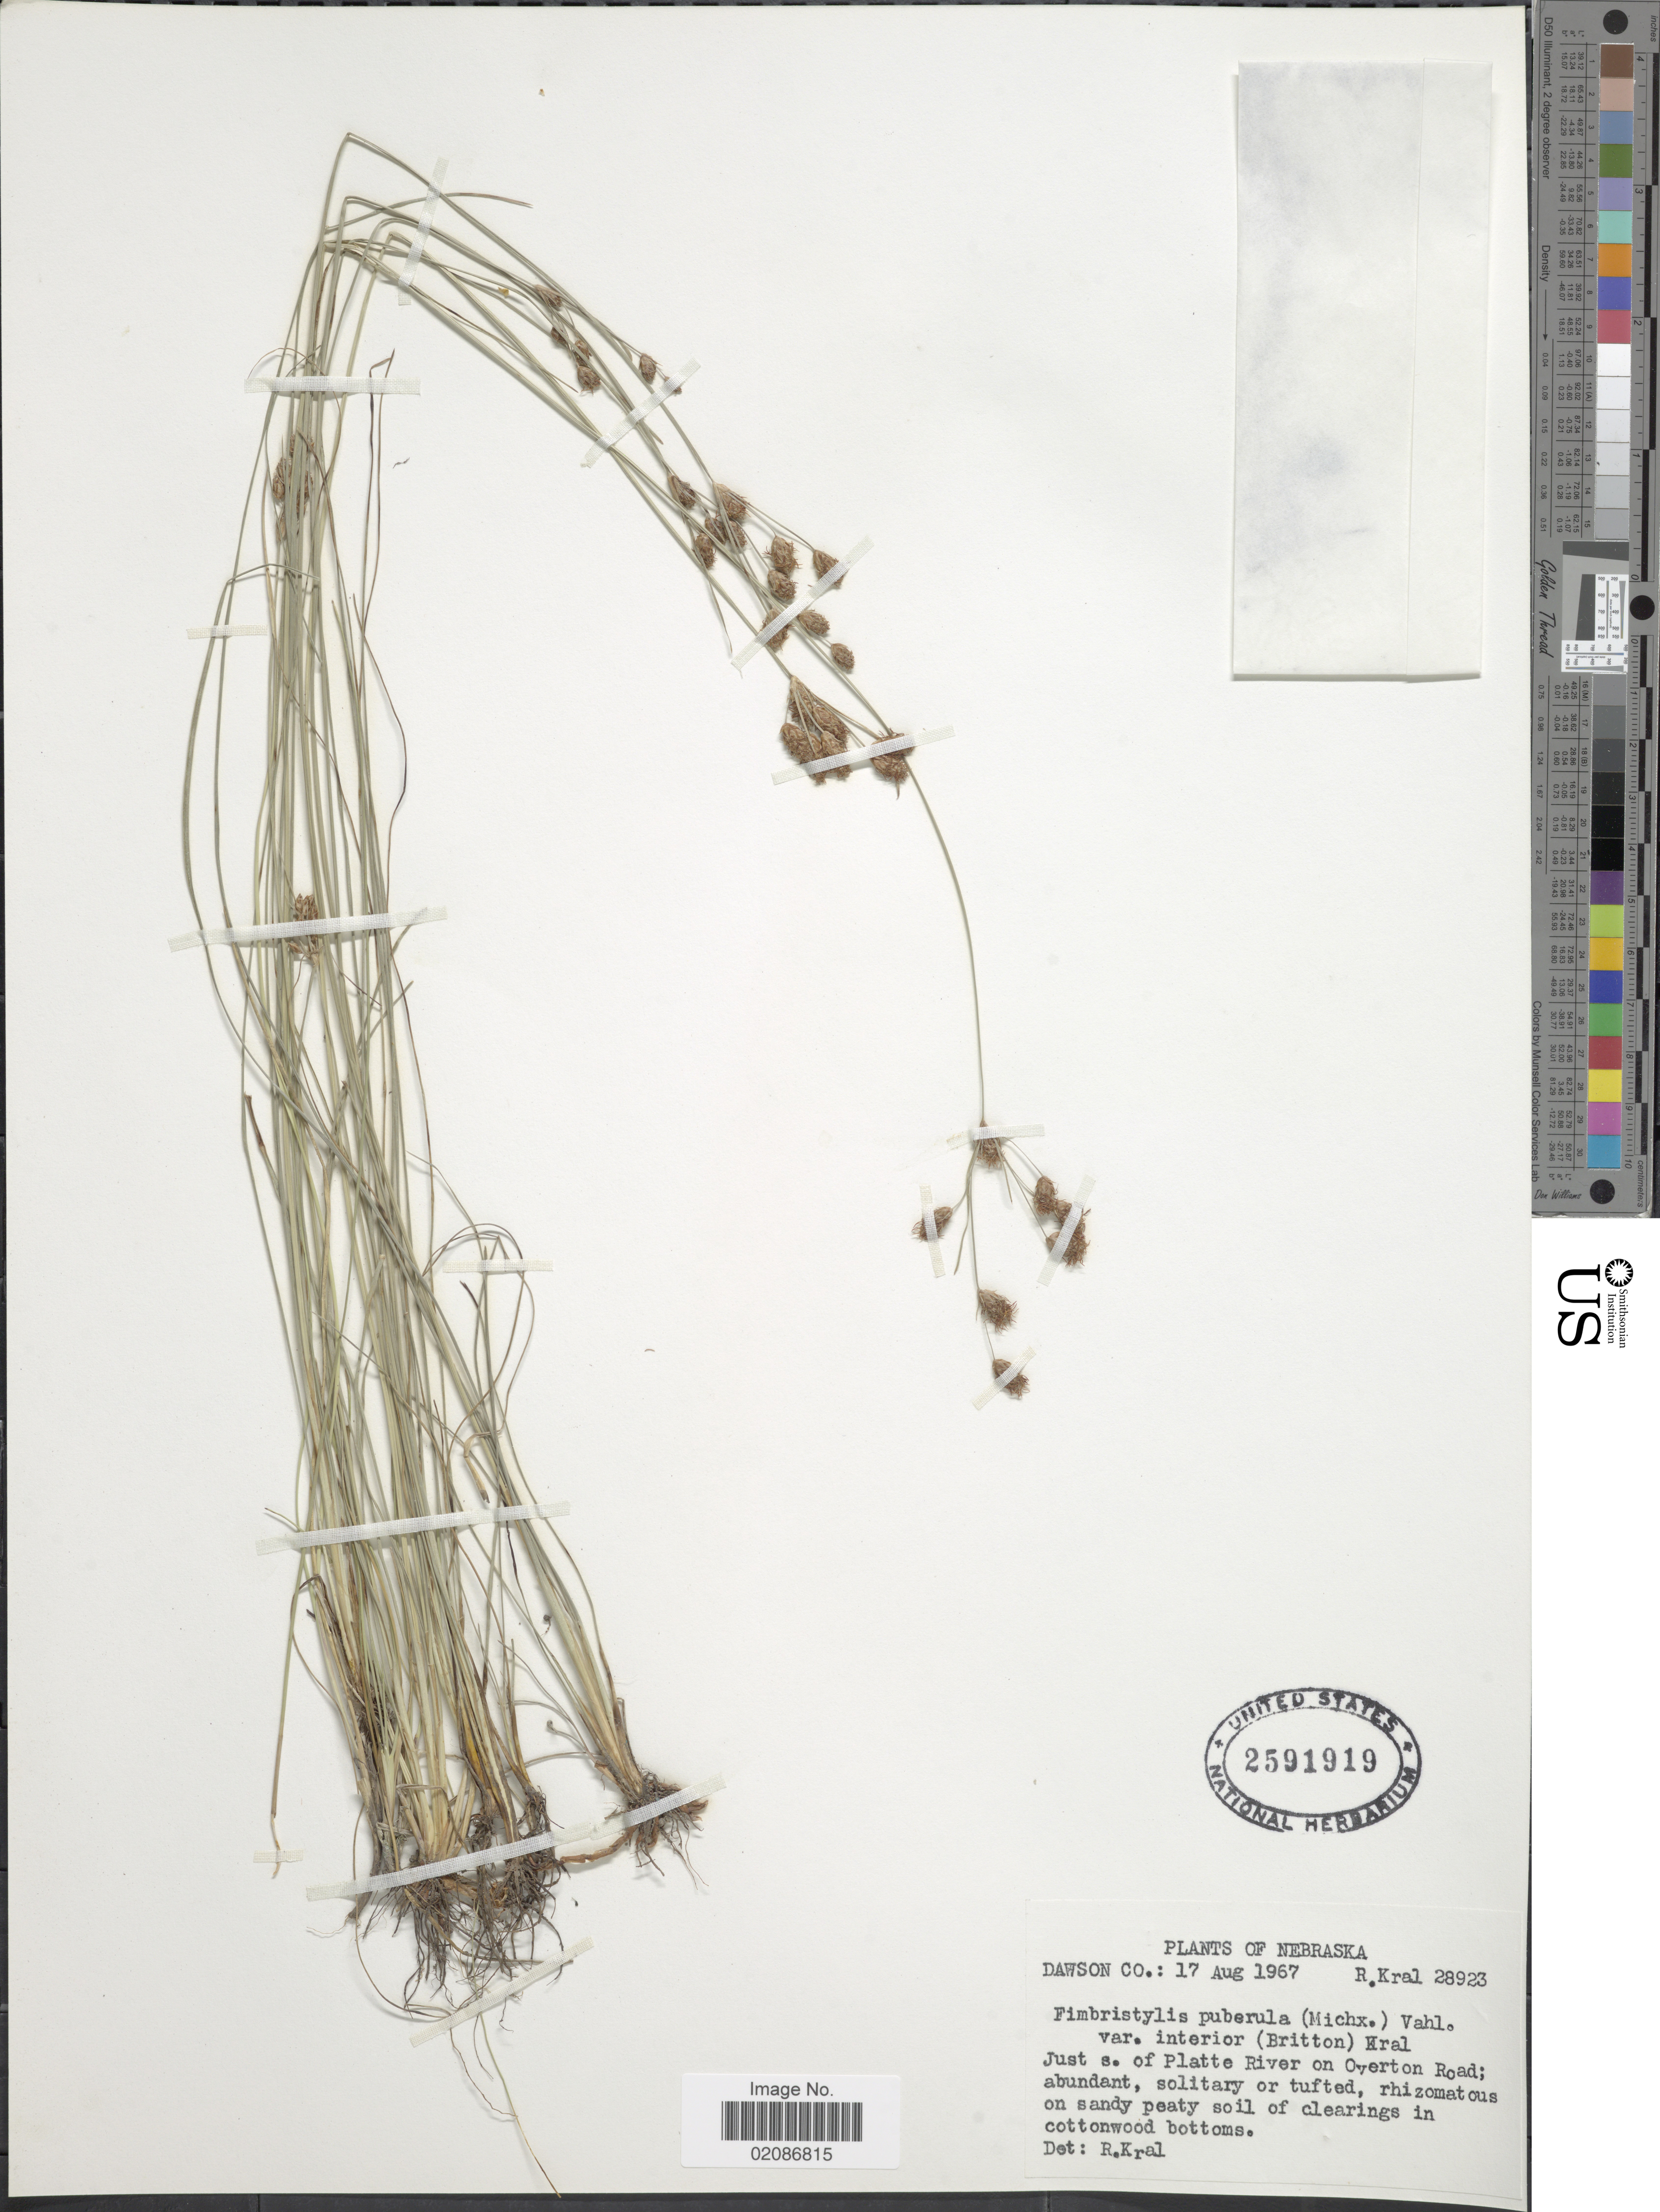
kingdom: Plantae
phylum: Tracheophyta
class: Liliopsida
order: Poales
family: Cyperaceae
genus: Fimbristylis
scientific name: Fimbristylis puberula var. interior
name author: (Britton) Kral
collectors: R. Kral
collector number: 28923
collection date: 1967-08-17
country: United States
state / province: Nebraska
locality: Dawson Co.: Just s. of Platte River on Overton Road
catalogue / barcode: US 2591919